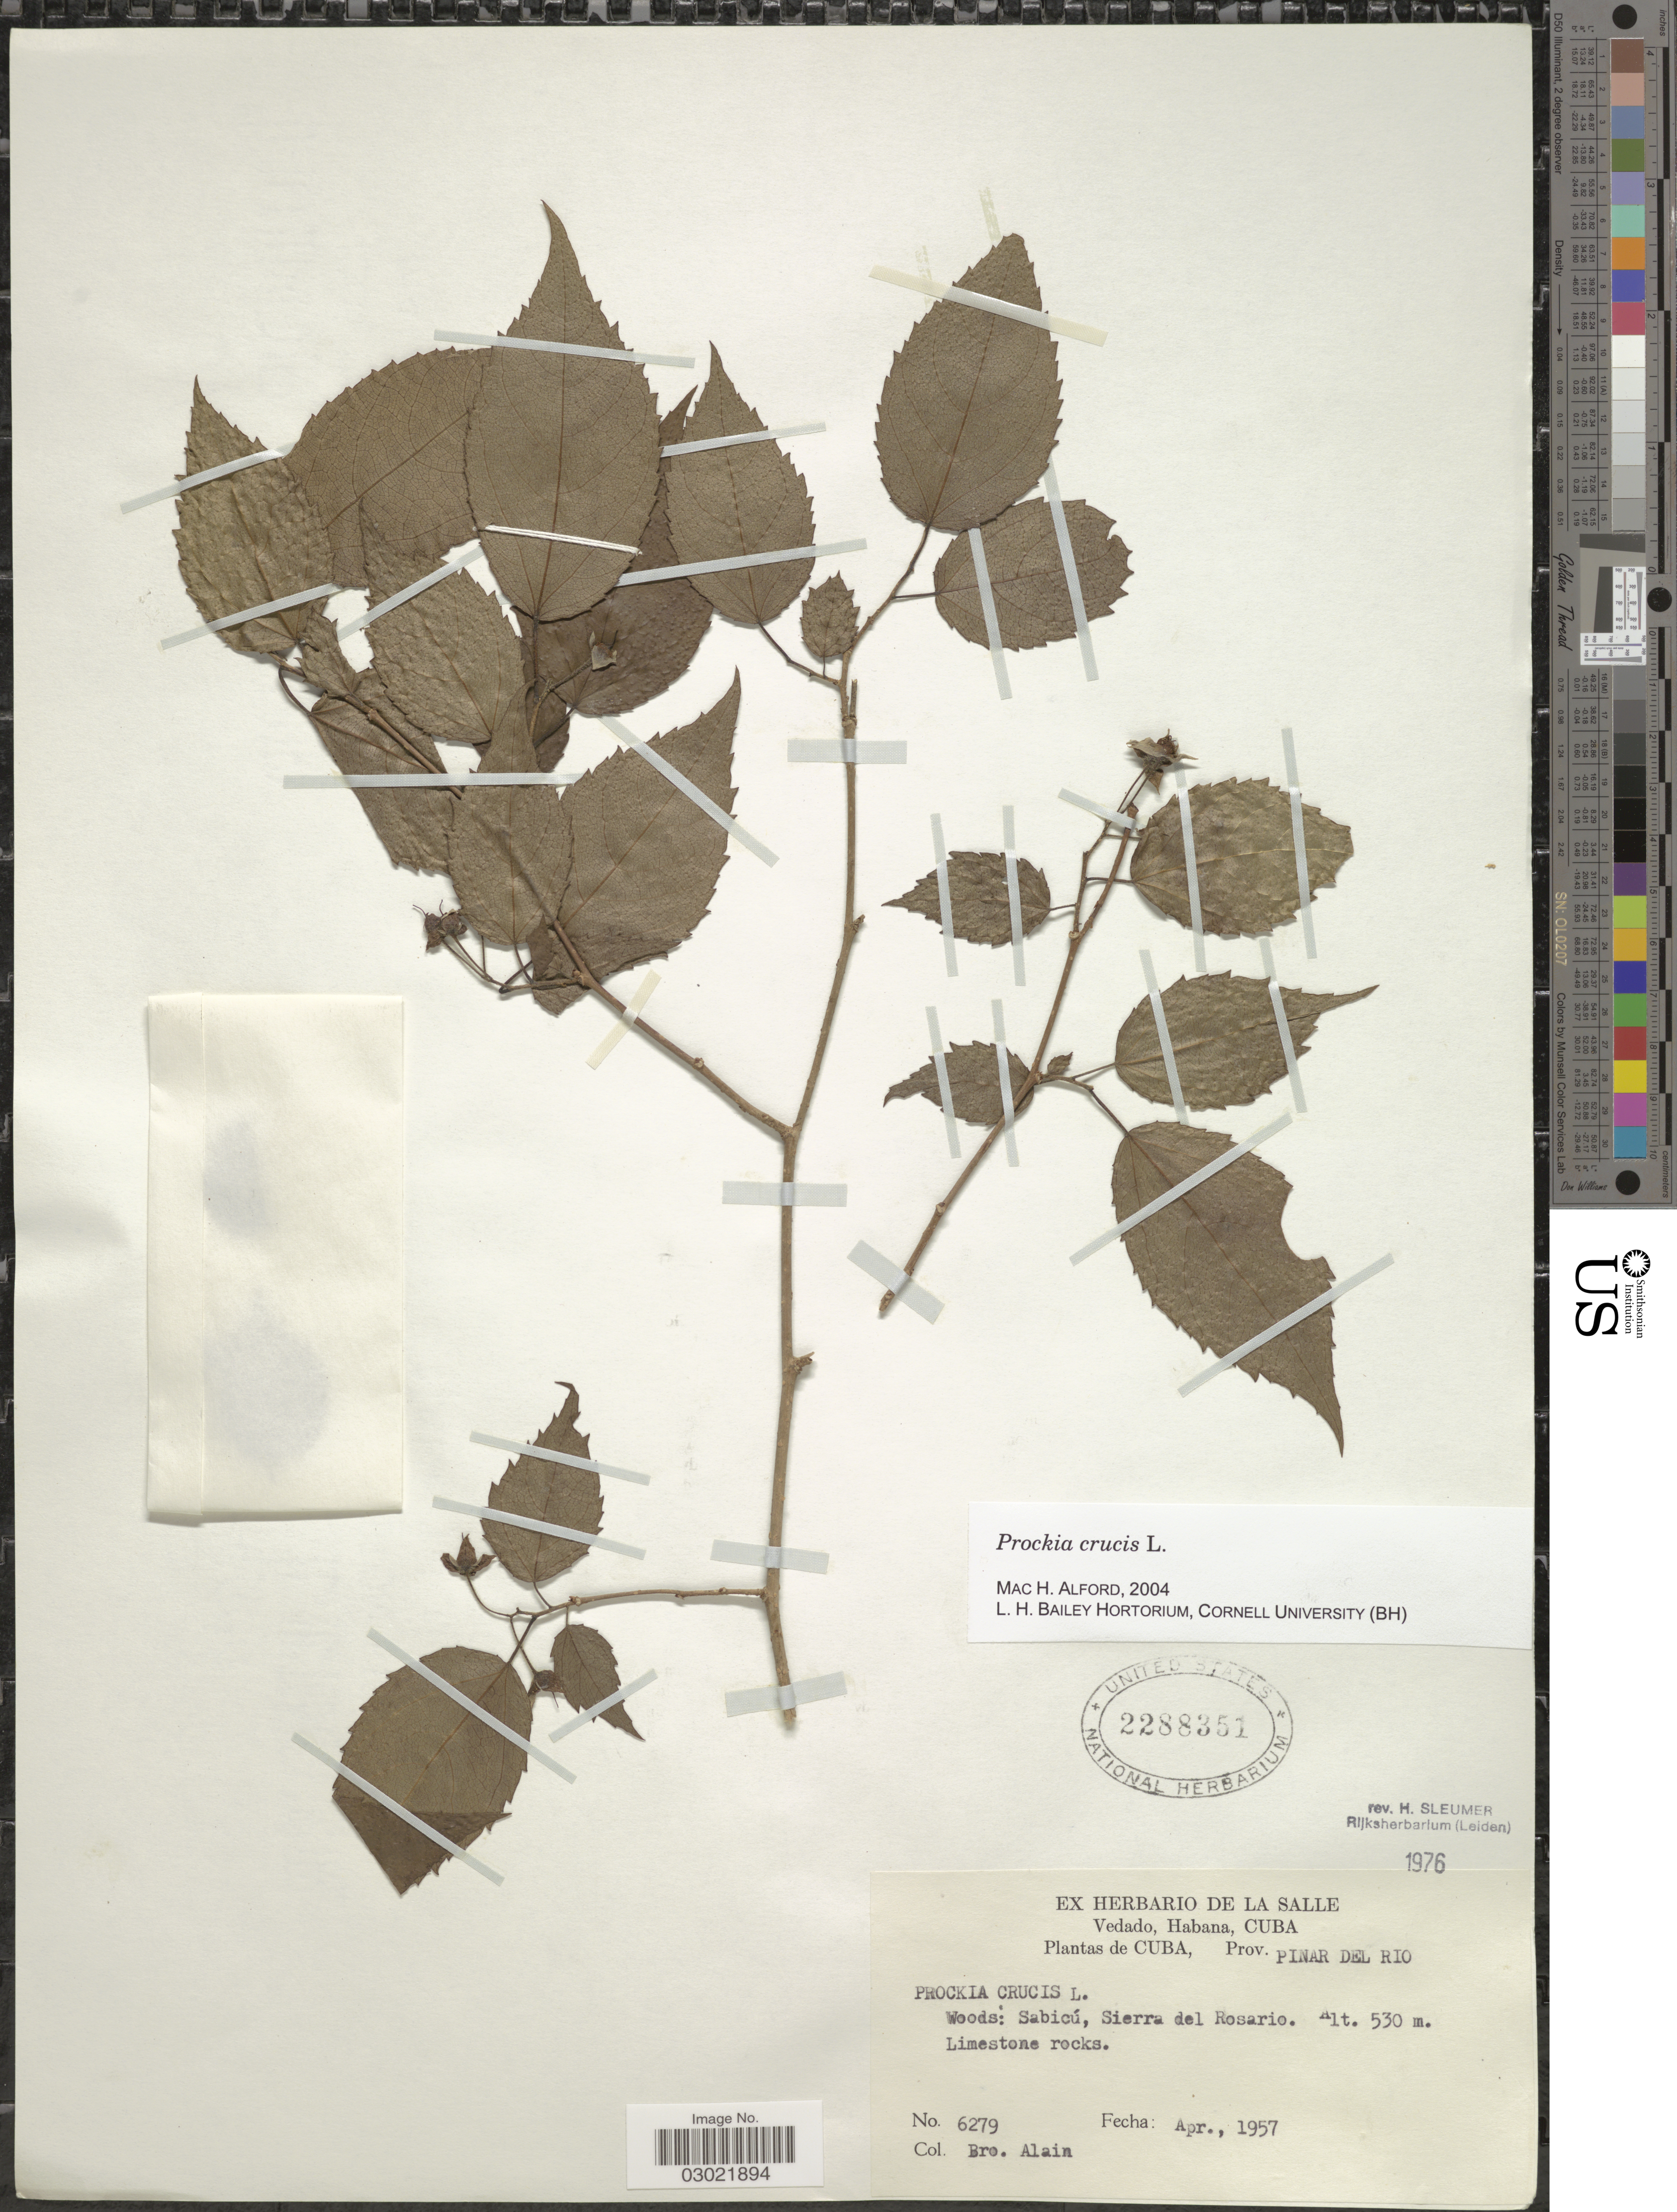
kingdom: Plantae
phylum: Tracheophyta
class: Magnoliopsida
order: Malpighiales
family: Salicaceae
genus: Prockia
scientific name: Prockia crucis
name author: P. Browne ex L.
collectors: A. H. Liogier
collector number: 6279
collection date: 1957-04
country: Cuba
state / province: Pinar del Río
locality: Woods: Sabicú, Sierra del Rosario. Limestone rocks.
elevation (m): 530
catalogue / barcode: US 2288351